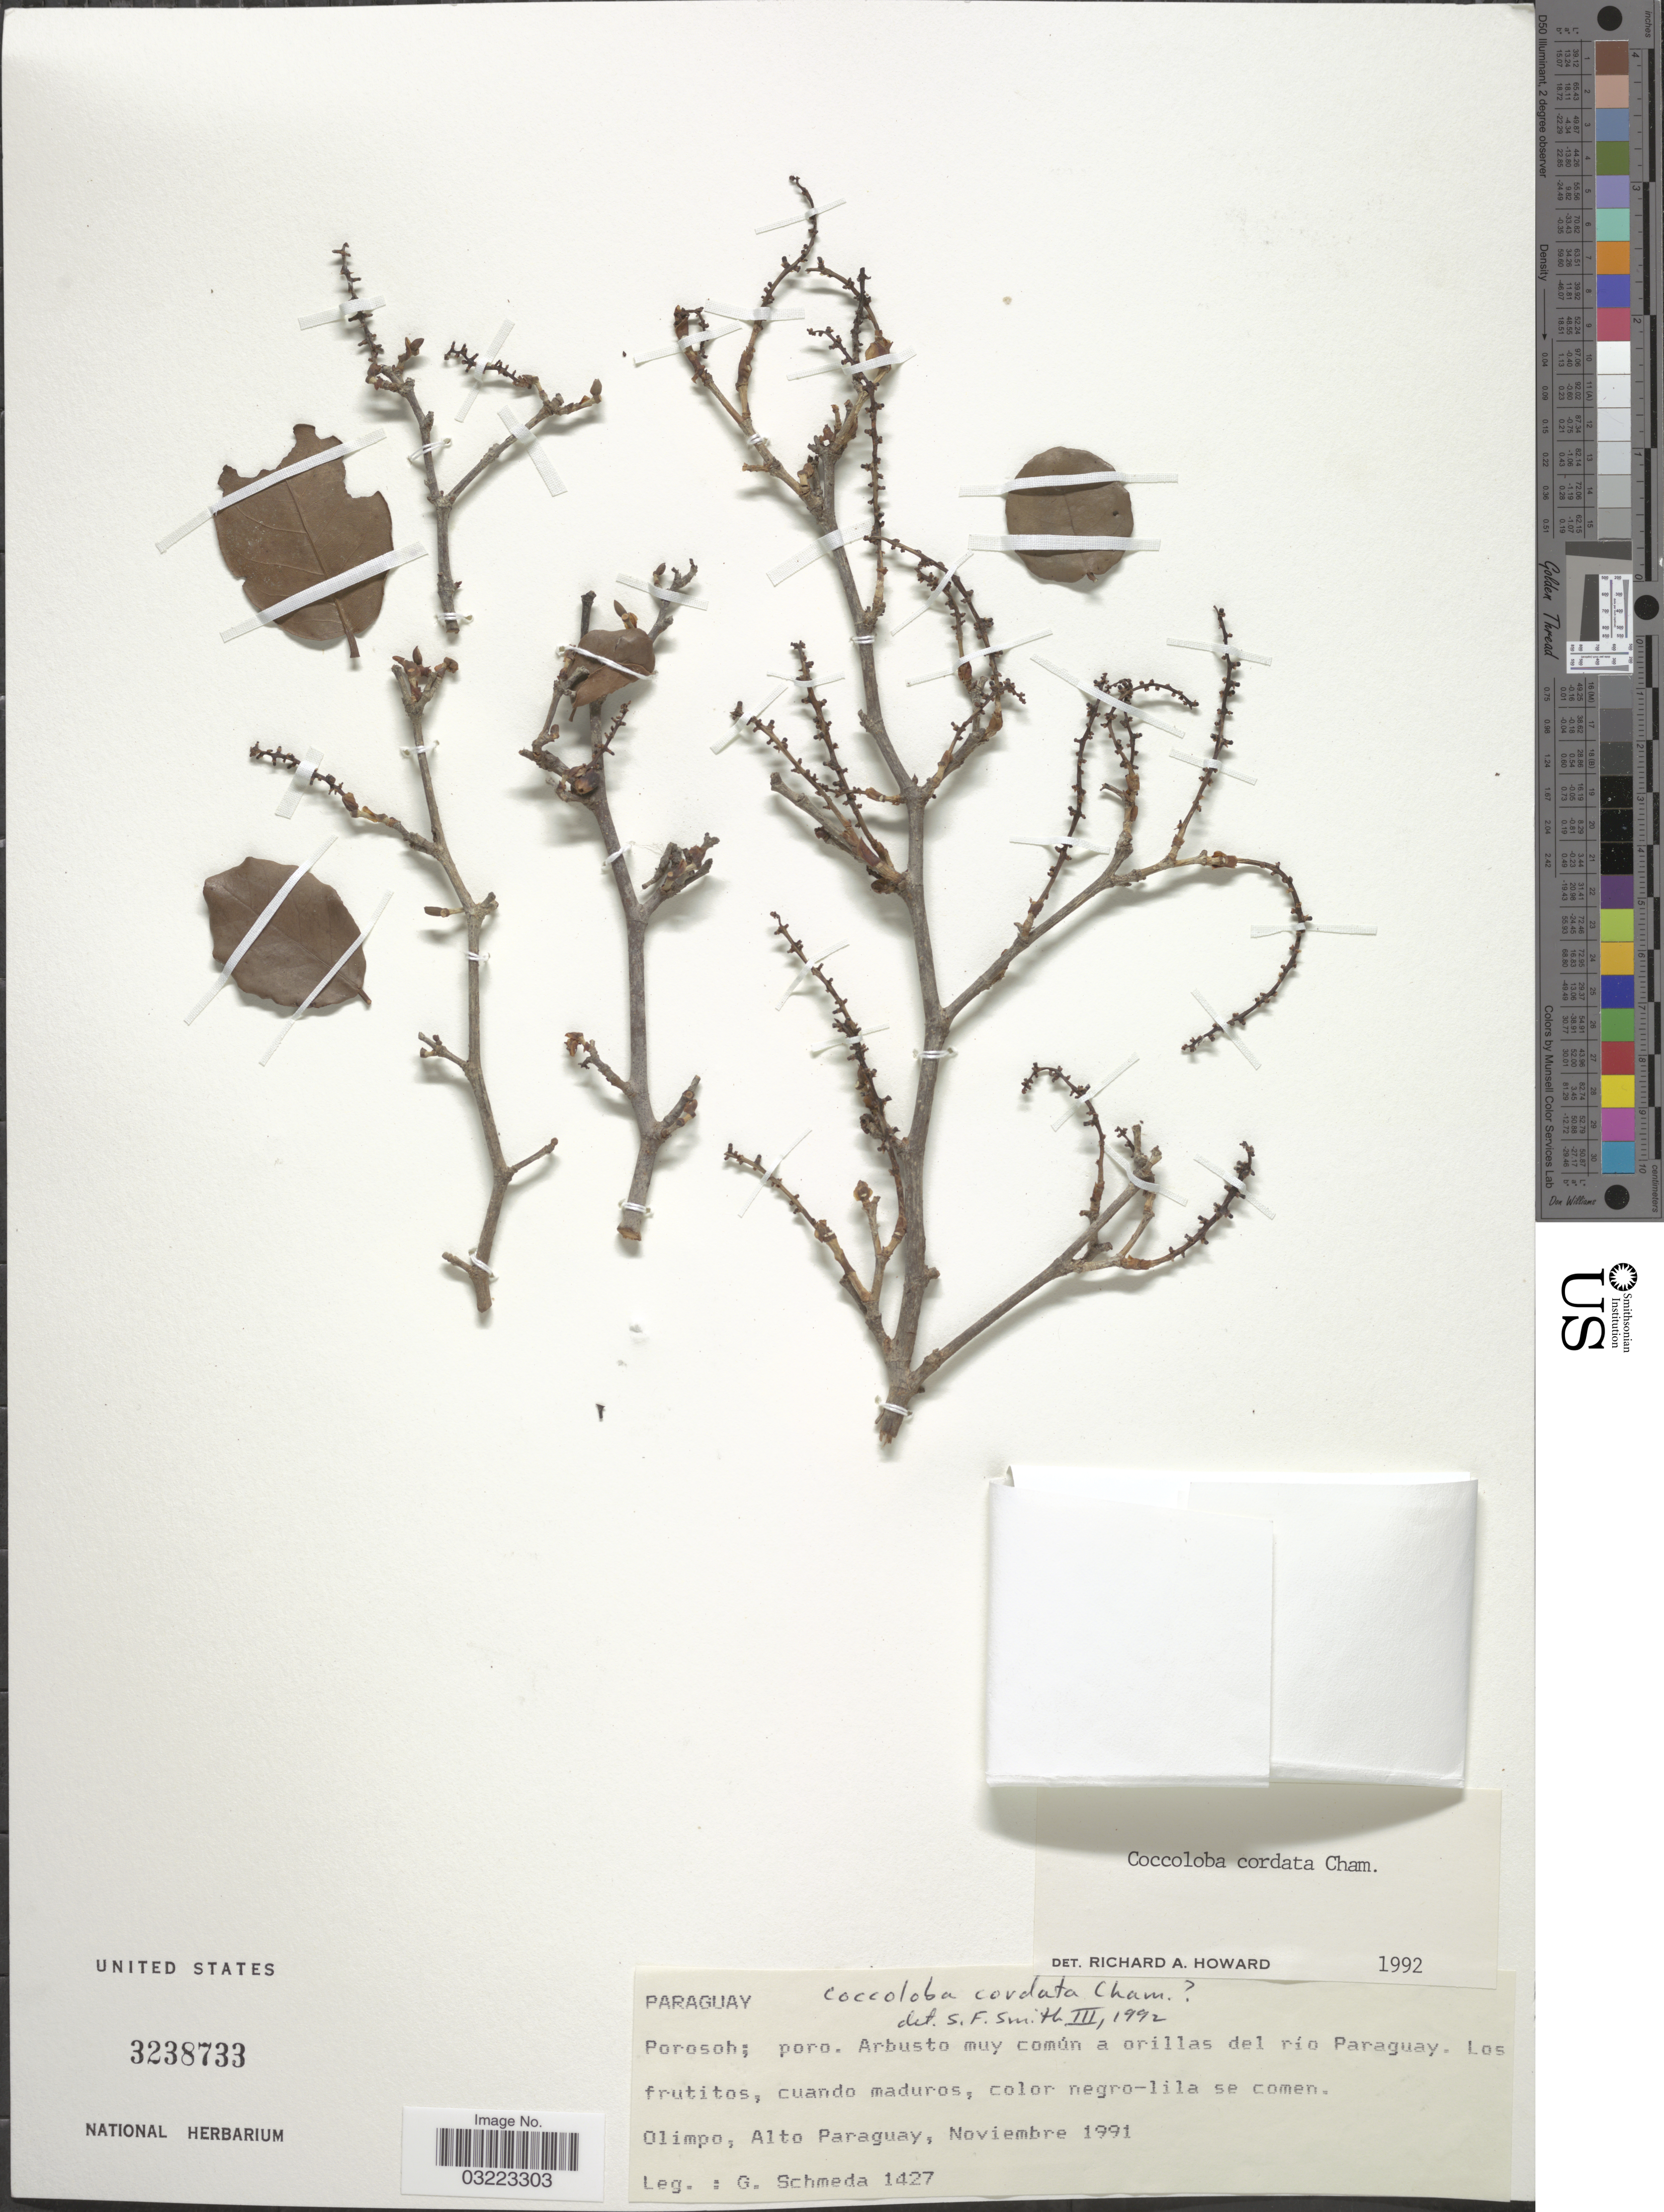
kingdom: Plantae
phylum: Tracheophyta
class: Magnoliopsida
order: Caryophyllales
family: Polygonaceae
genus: Coccoloba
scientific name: Coccoloba cordata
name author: Cham.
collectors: G. Schmeda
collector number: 1427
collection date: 1991-11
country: Paraguay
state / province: Alto Paraguay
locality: Olimpo. Orillas del río Paraguay.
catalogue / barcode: US 3238733